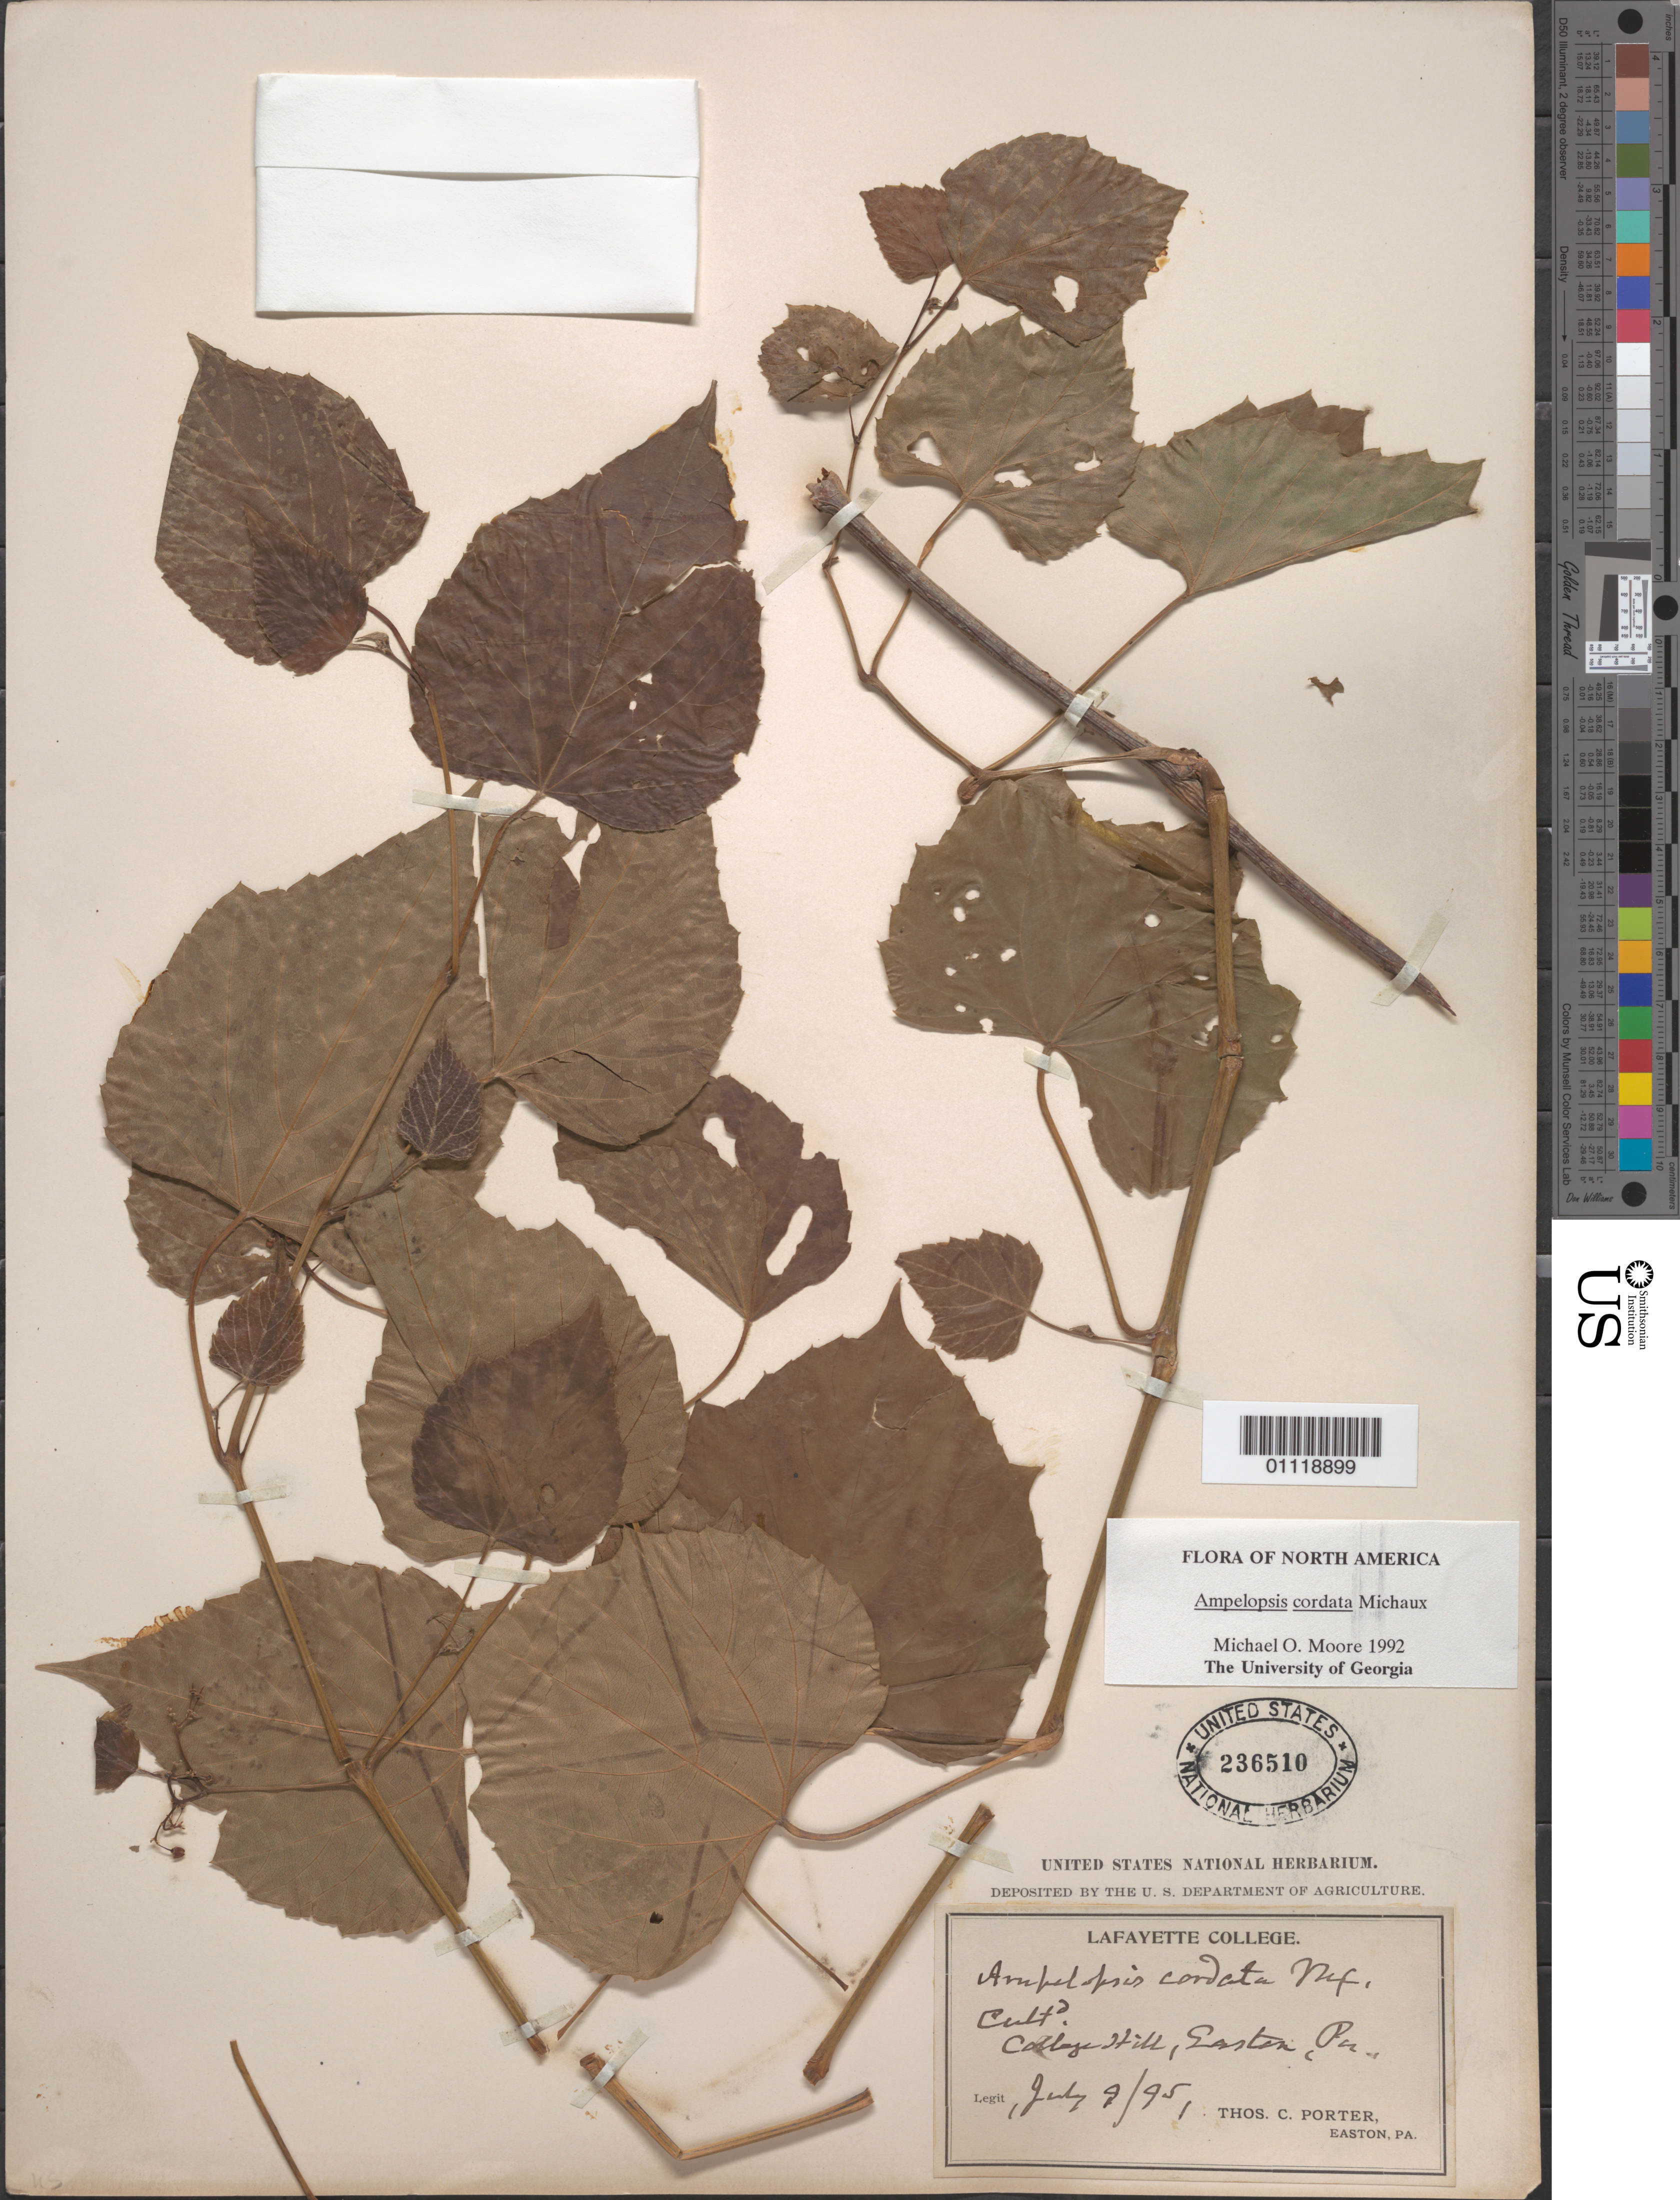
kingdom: Plantae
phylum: Tracheophyta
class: Magnoliopsida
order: Vitales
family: Vitaceae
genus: Ampelopsis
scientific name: Ampelopsis cordata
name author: Michx.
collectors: T. C. Porter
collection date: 1895-09-09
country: United States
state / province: Texas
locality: Cottage Hill, Garten.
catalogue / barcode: US 236510